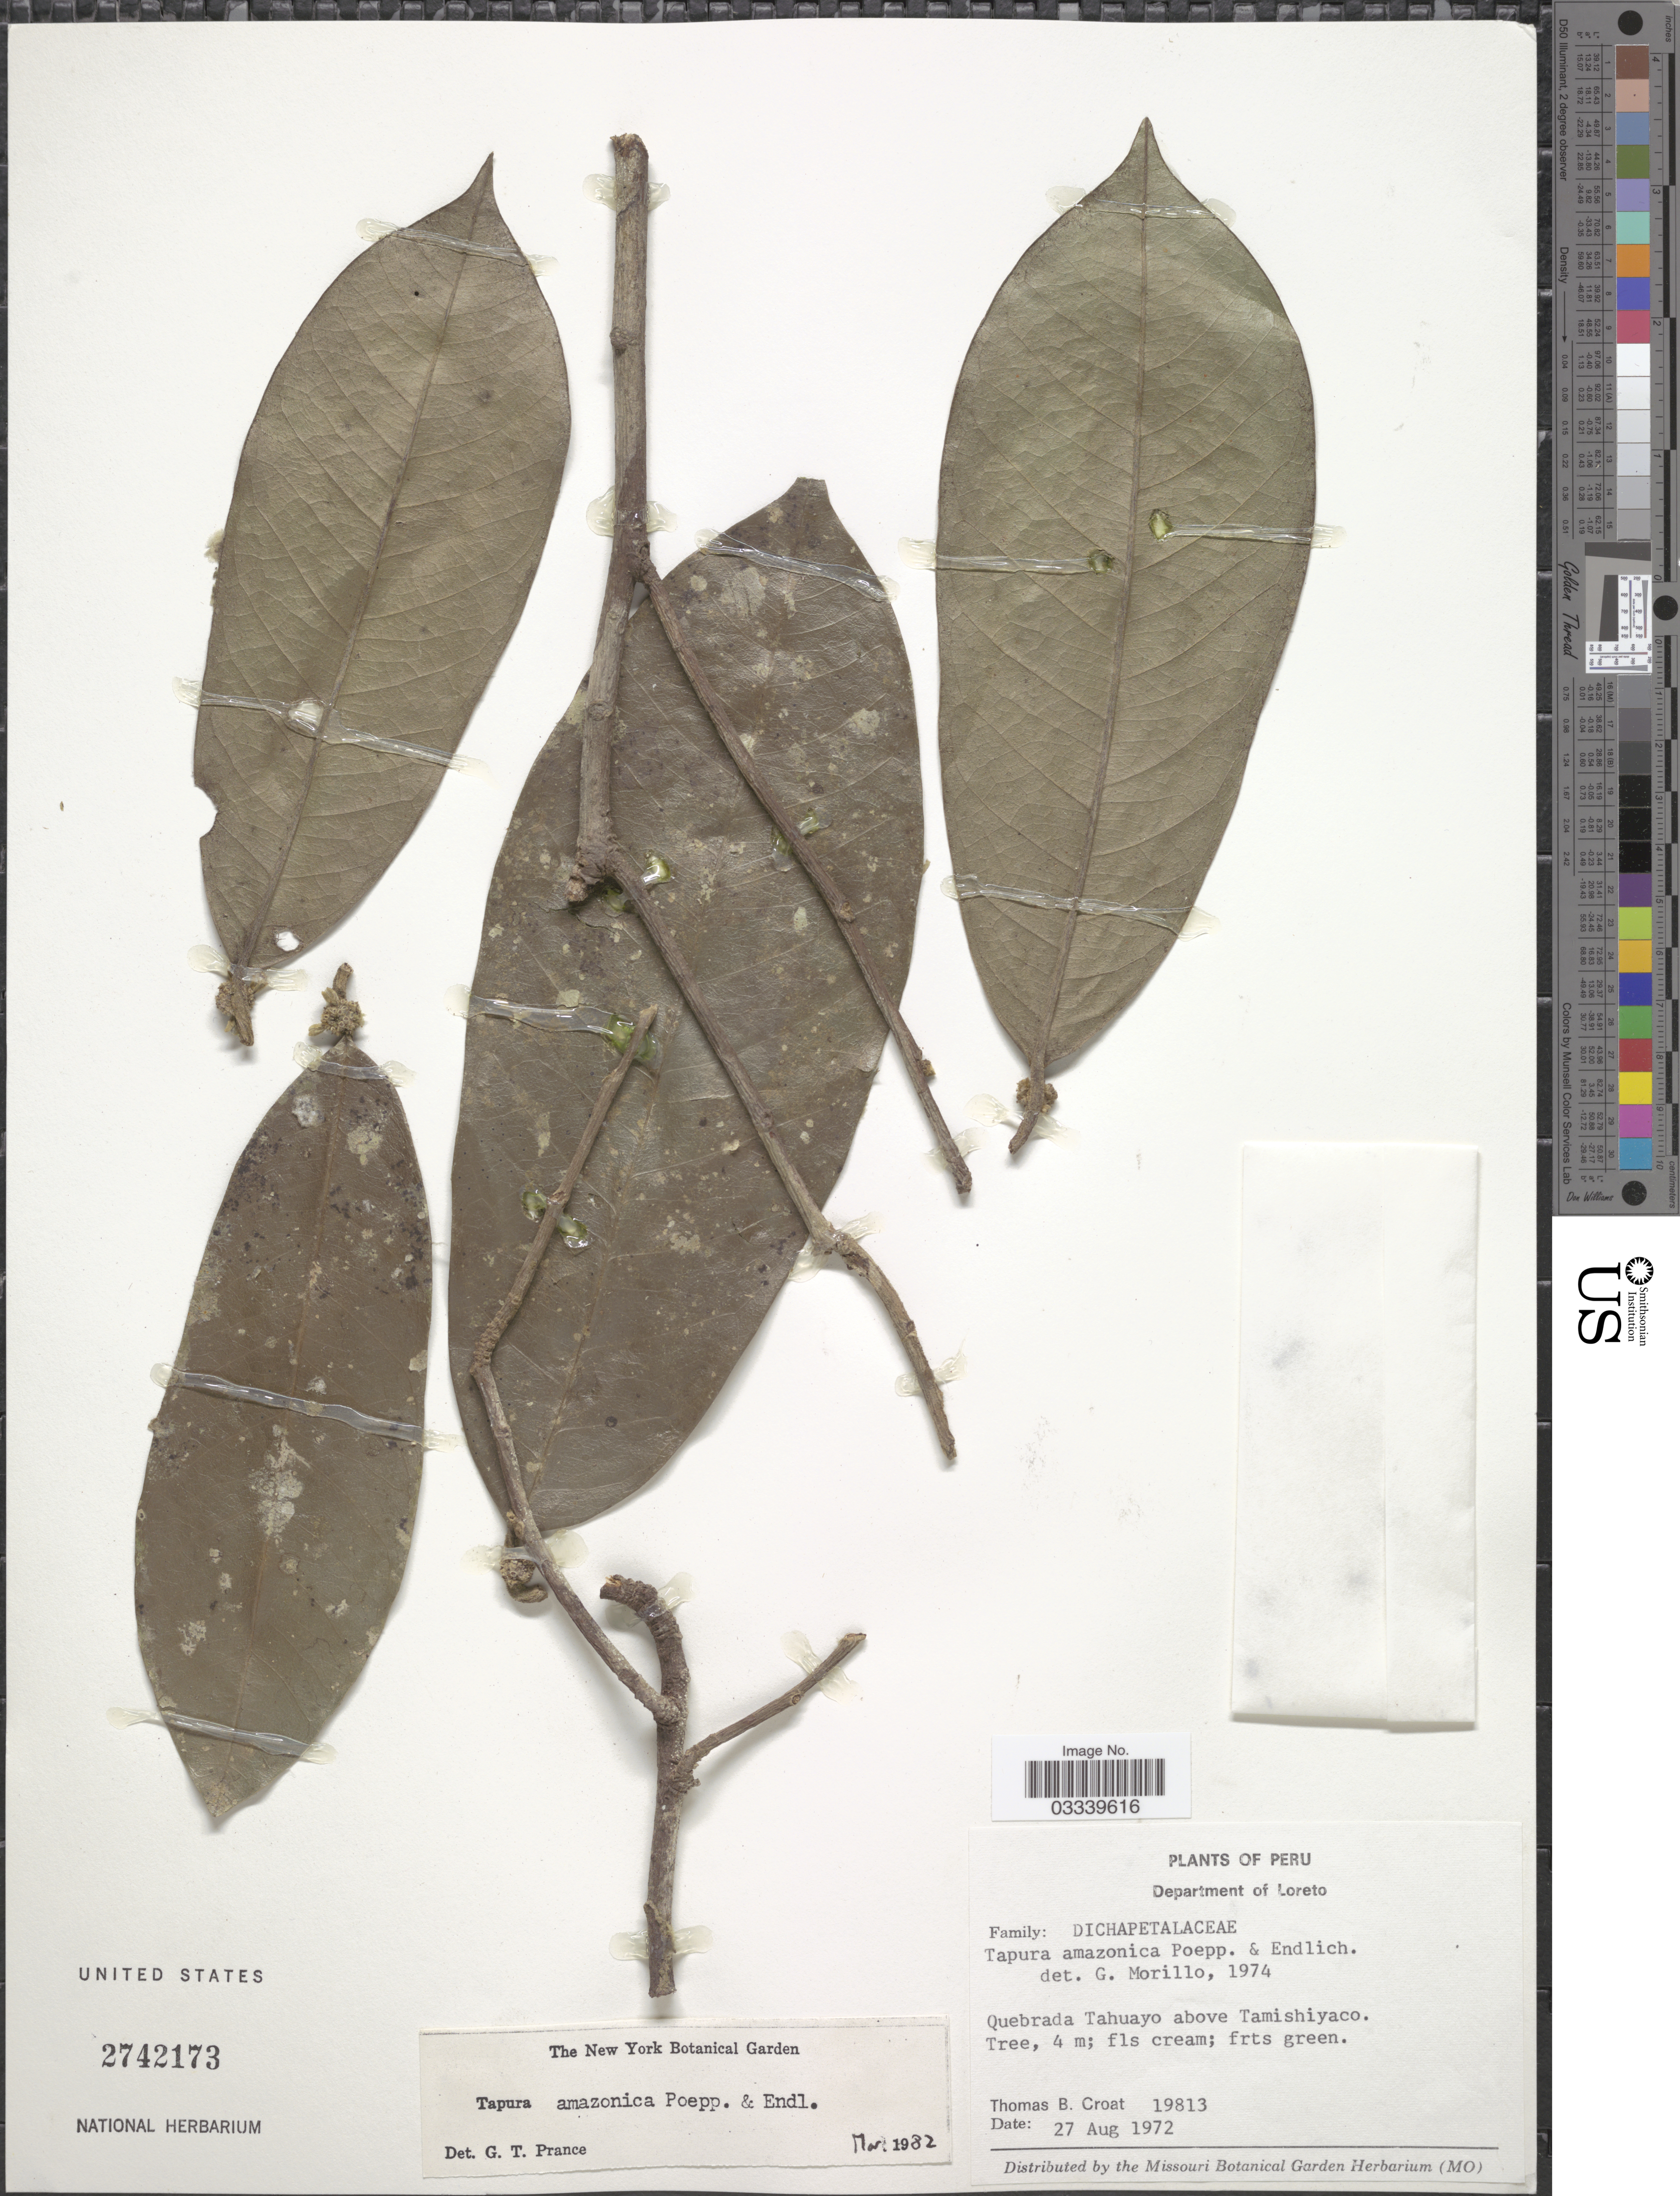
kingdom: Plantae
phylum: Tracheophyta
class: Magnoliopsida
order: Malpighiales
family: Dichapetalaceae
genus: Tapura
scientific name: Tapura amazonica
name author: Poepp. & Endl.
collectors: T. B. Croat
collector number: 19813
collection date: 1972-08-27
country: Peru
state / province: Loreto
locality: Department of Loreto. Quebrada Tahuayo above Tamishiyaco.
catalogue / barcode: US 2742173